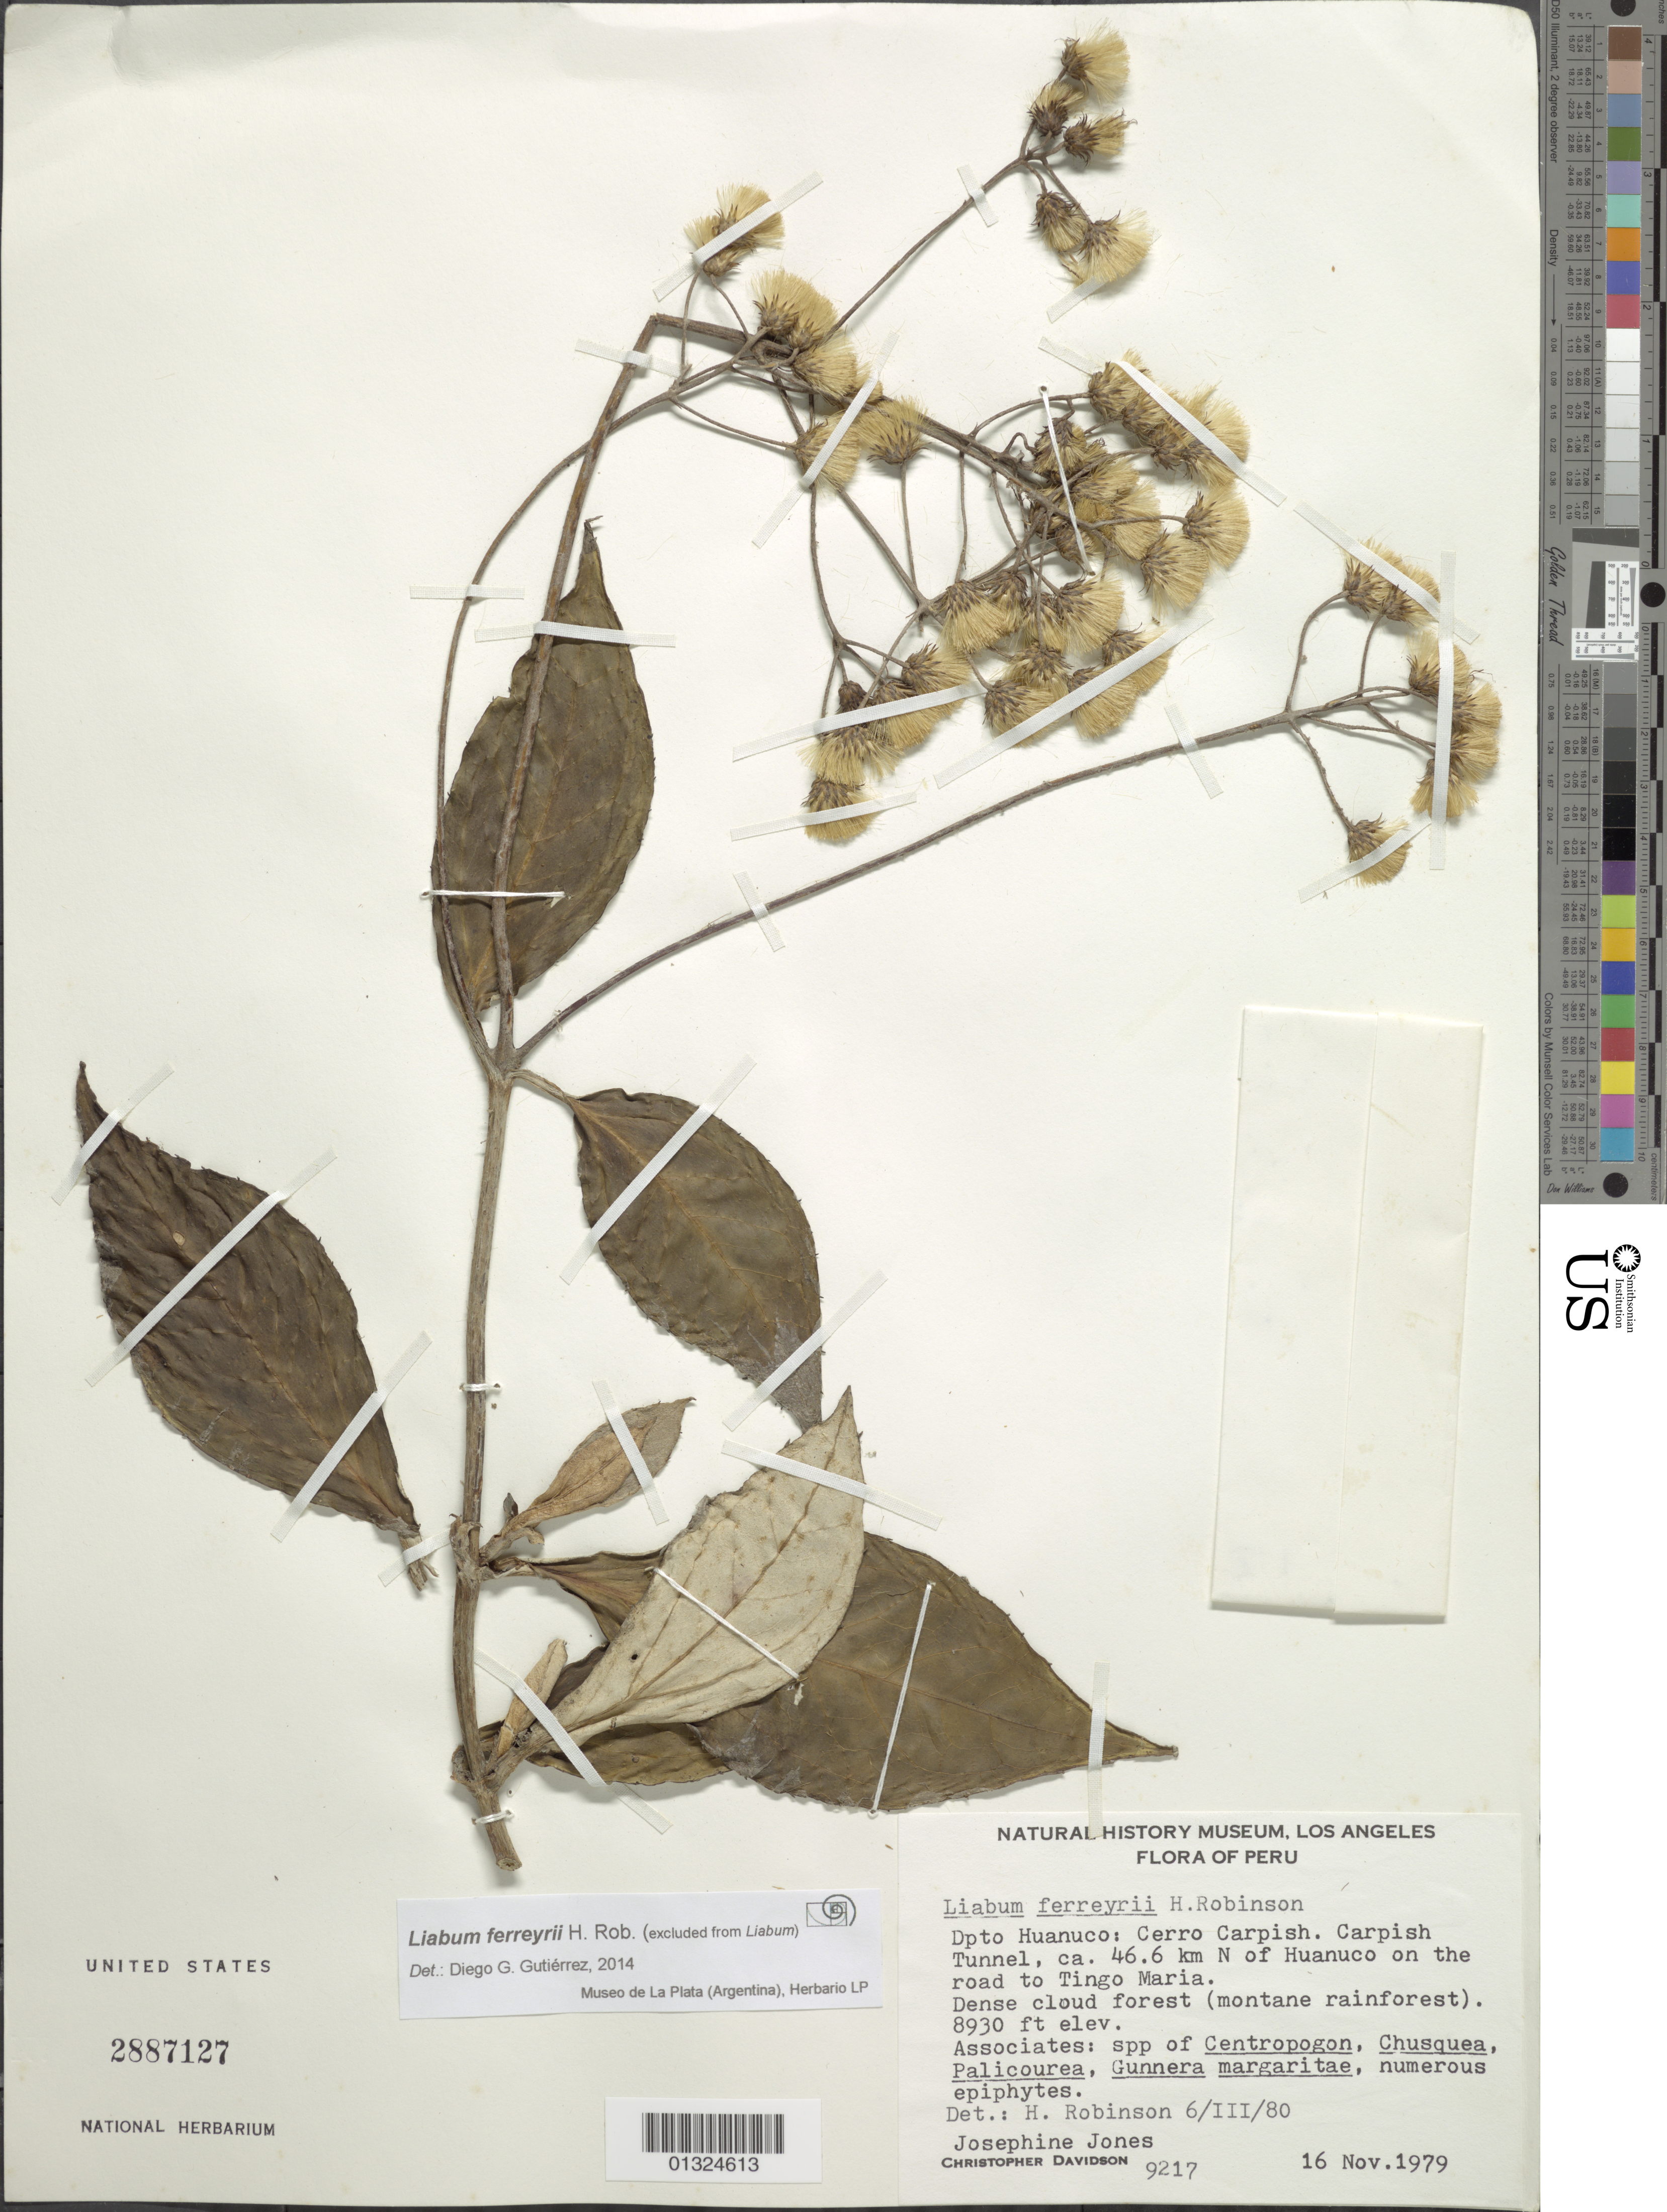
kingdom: Plantae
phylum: Tracheophyta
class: Magnoliopsida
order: Asterales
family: Asteraceae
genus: Liabum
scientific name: Liabum ferreyrae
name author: H. Rob.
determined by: Gutierrez, D. G.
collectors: C. Davidson & J. Jones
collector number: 9217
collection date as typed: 16 Nov 1979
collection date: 1979-11-16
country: Peru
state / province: Huánuco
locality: Cerro Carpish, Carpish tunnel, ca 46.6 km N of Huanuco on the road to Tingo Maria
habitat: Dense cloud forest (montane rainforest)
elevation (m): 2722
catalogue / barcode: US 2887127